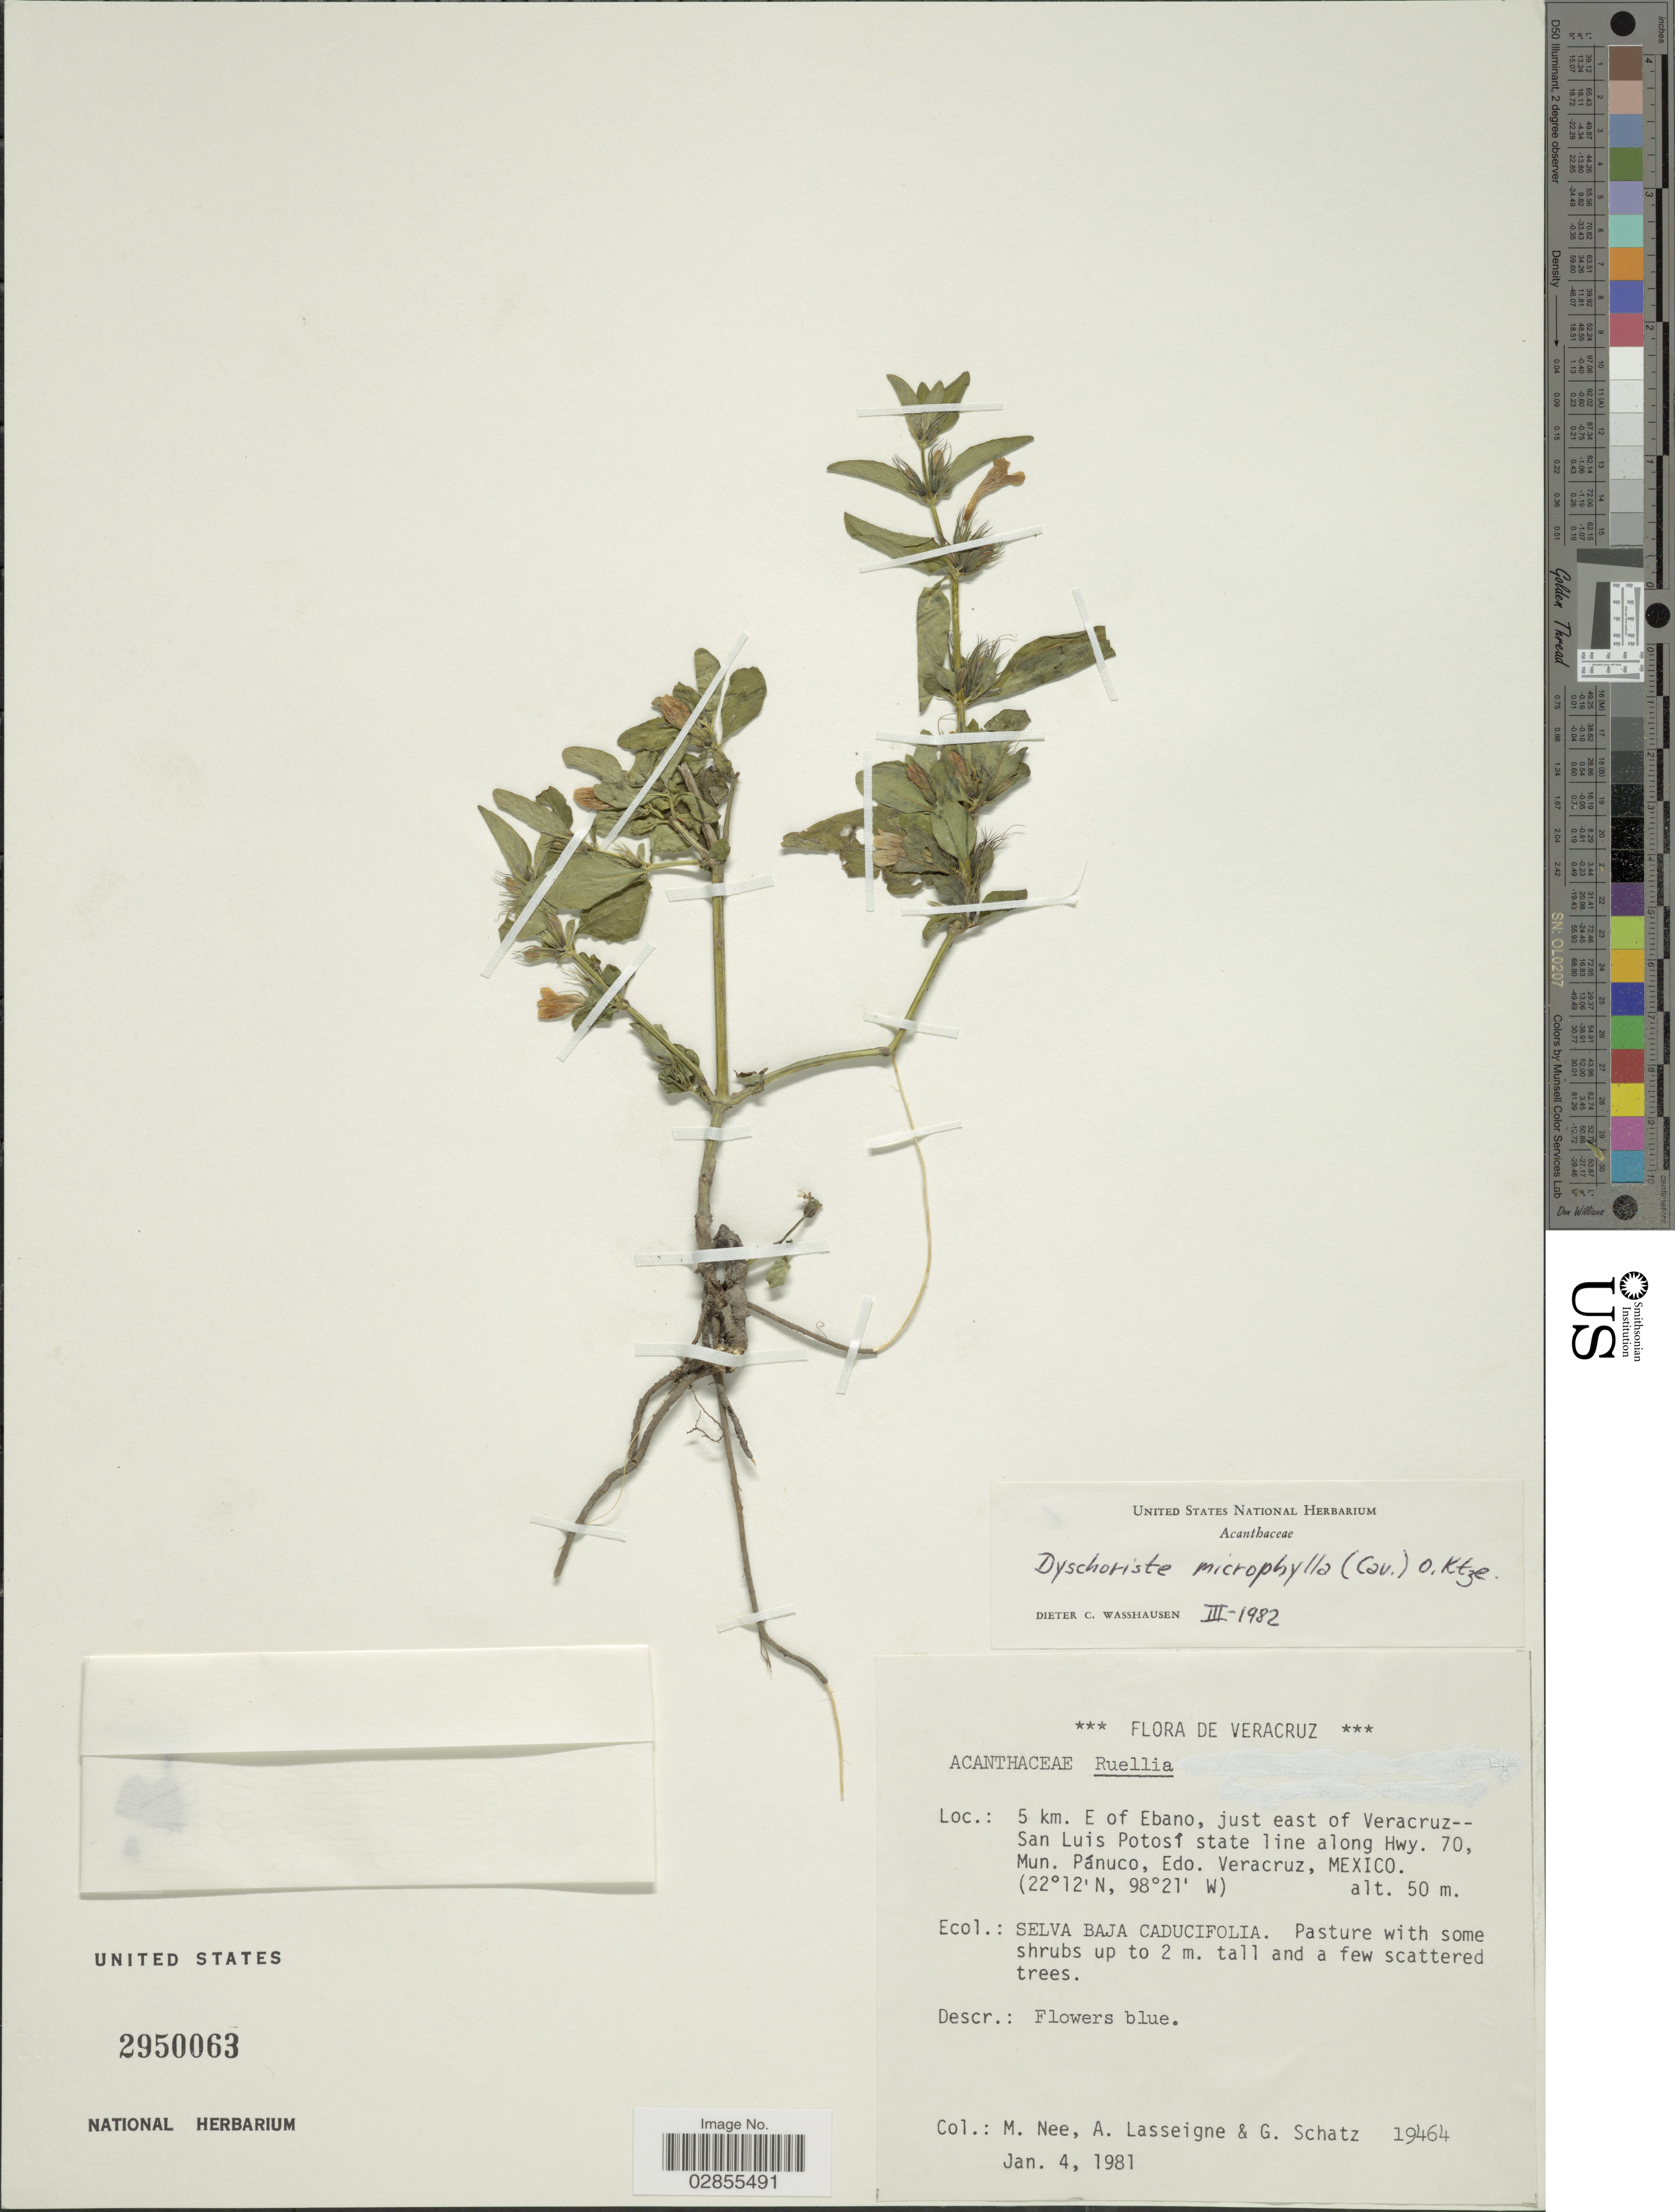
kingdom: Plantae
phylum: Tracheophyta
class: Magnoliopsida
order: Lamiales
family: Acanthaceae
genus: Dyschoriste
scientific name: Dyschoriste microphylla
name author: (Cav.) Kuntze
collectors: M. Nee, A. Lasseigne & G. Schatz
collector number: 19464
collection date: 1981-01-04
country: Mexico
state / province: Veracruz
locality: Veracruz, 5 km. E. of Ebano, just east of Veracruz, San Luis Potosí state line along Hwy. 70, Mun. Pánuco.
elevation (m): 50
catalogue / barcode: US 2950063